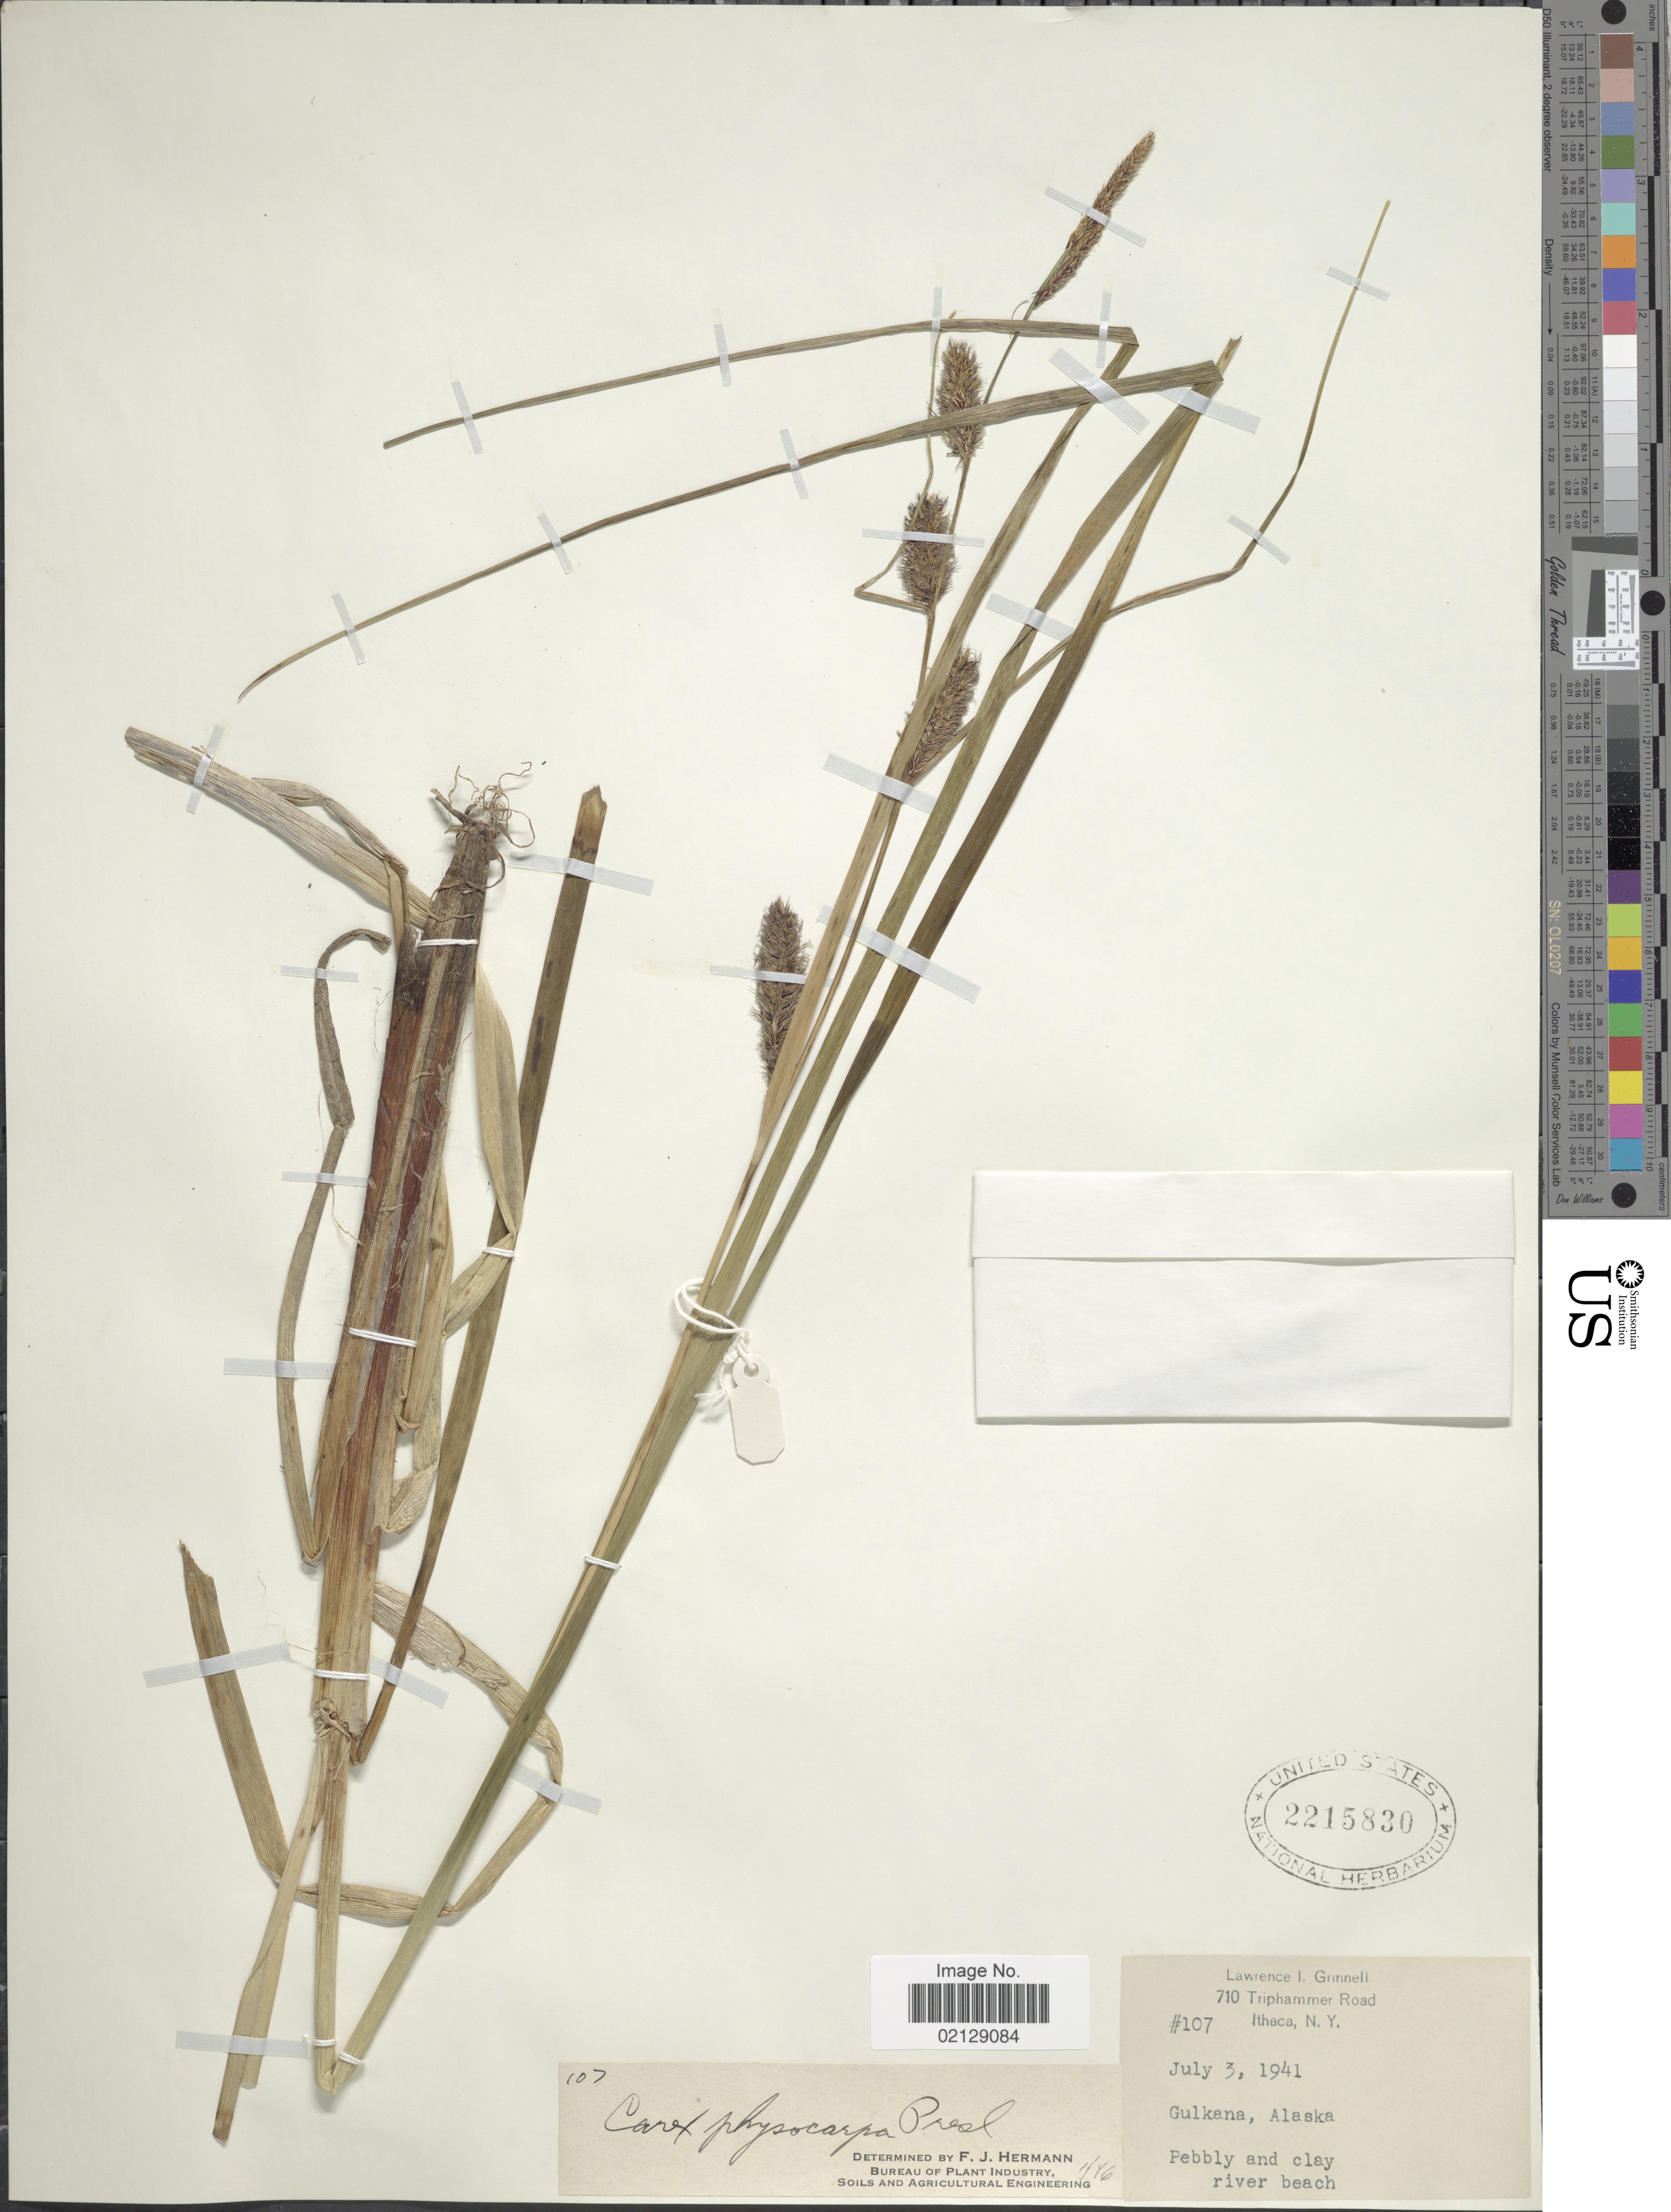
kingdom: Plantae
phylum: Tracheophyta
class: Liliopsida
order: Poales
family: Cyperaceae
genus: Carex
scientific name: Carex saxatilis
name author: L.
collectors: L. Grinnell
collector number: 107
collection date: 1941-07-03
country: United States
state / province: Alaska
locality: Gulkana, Alaska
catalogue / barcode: US 2215830